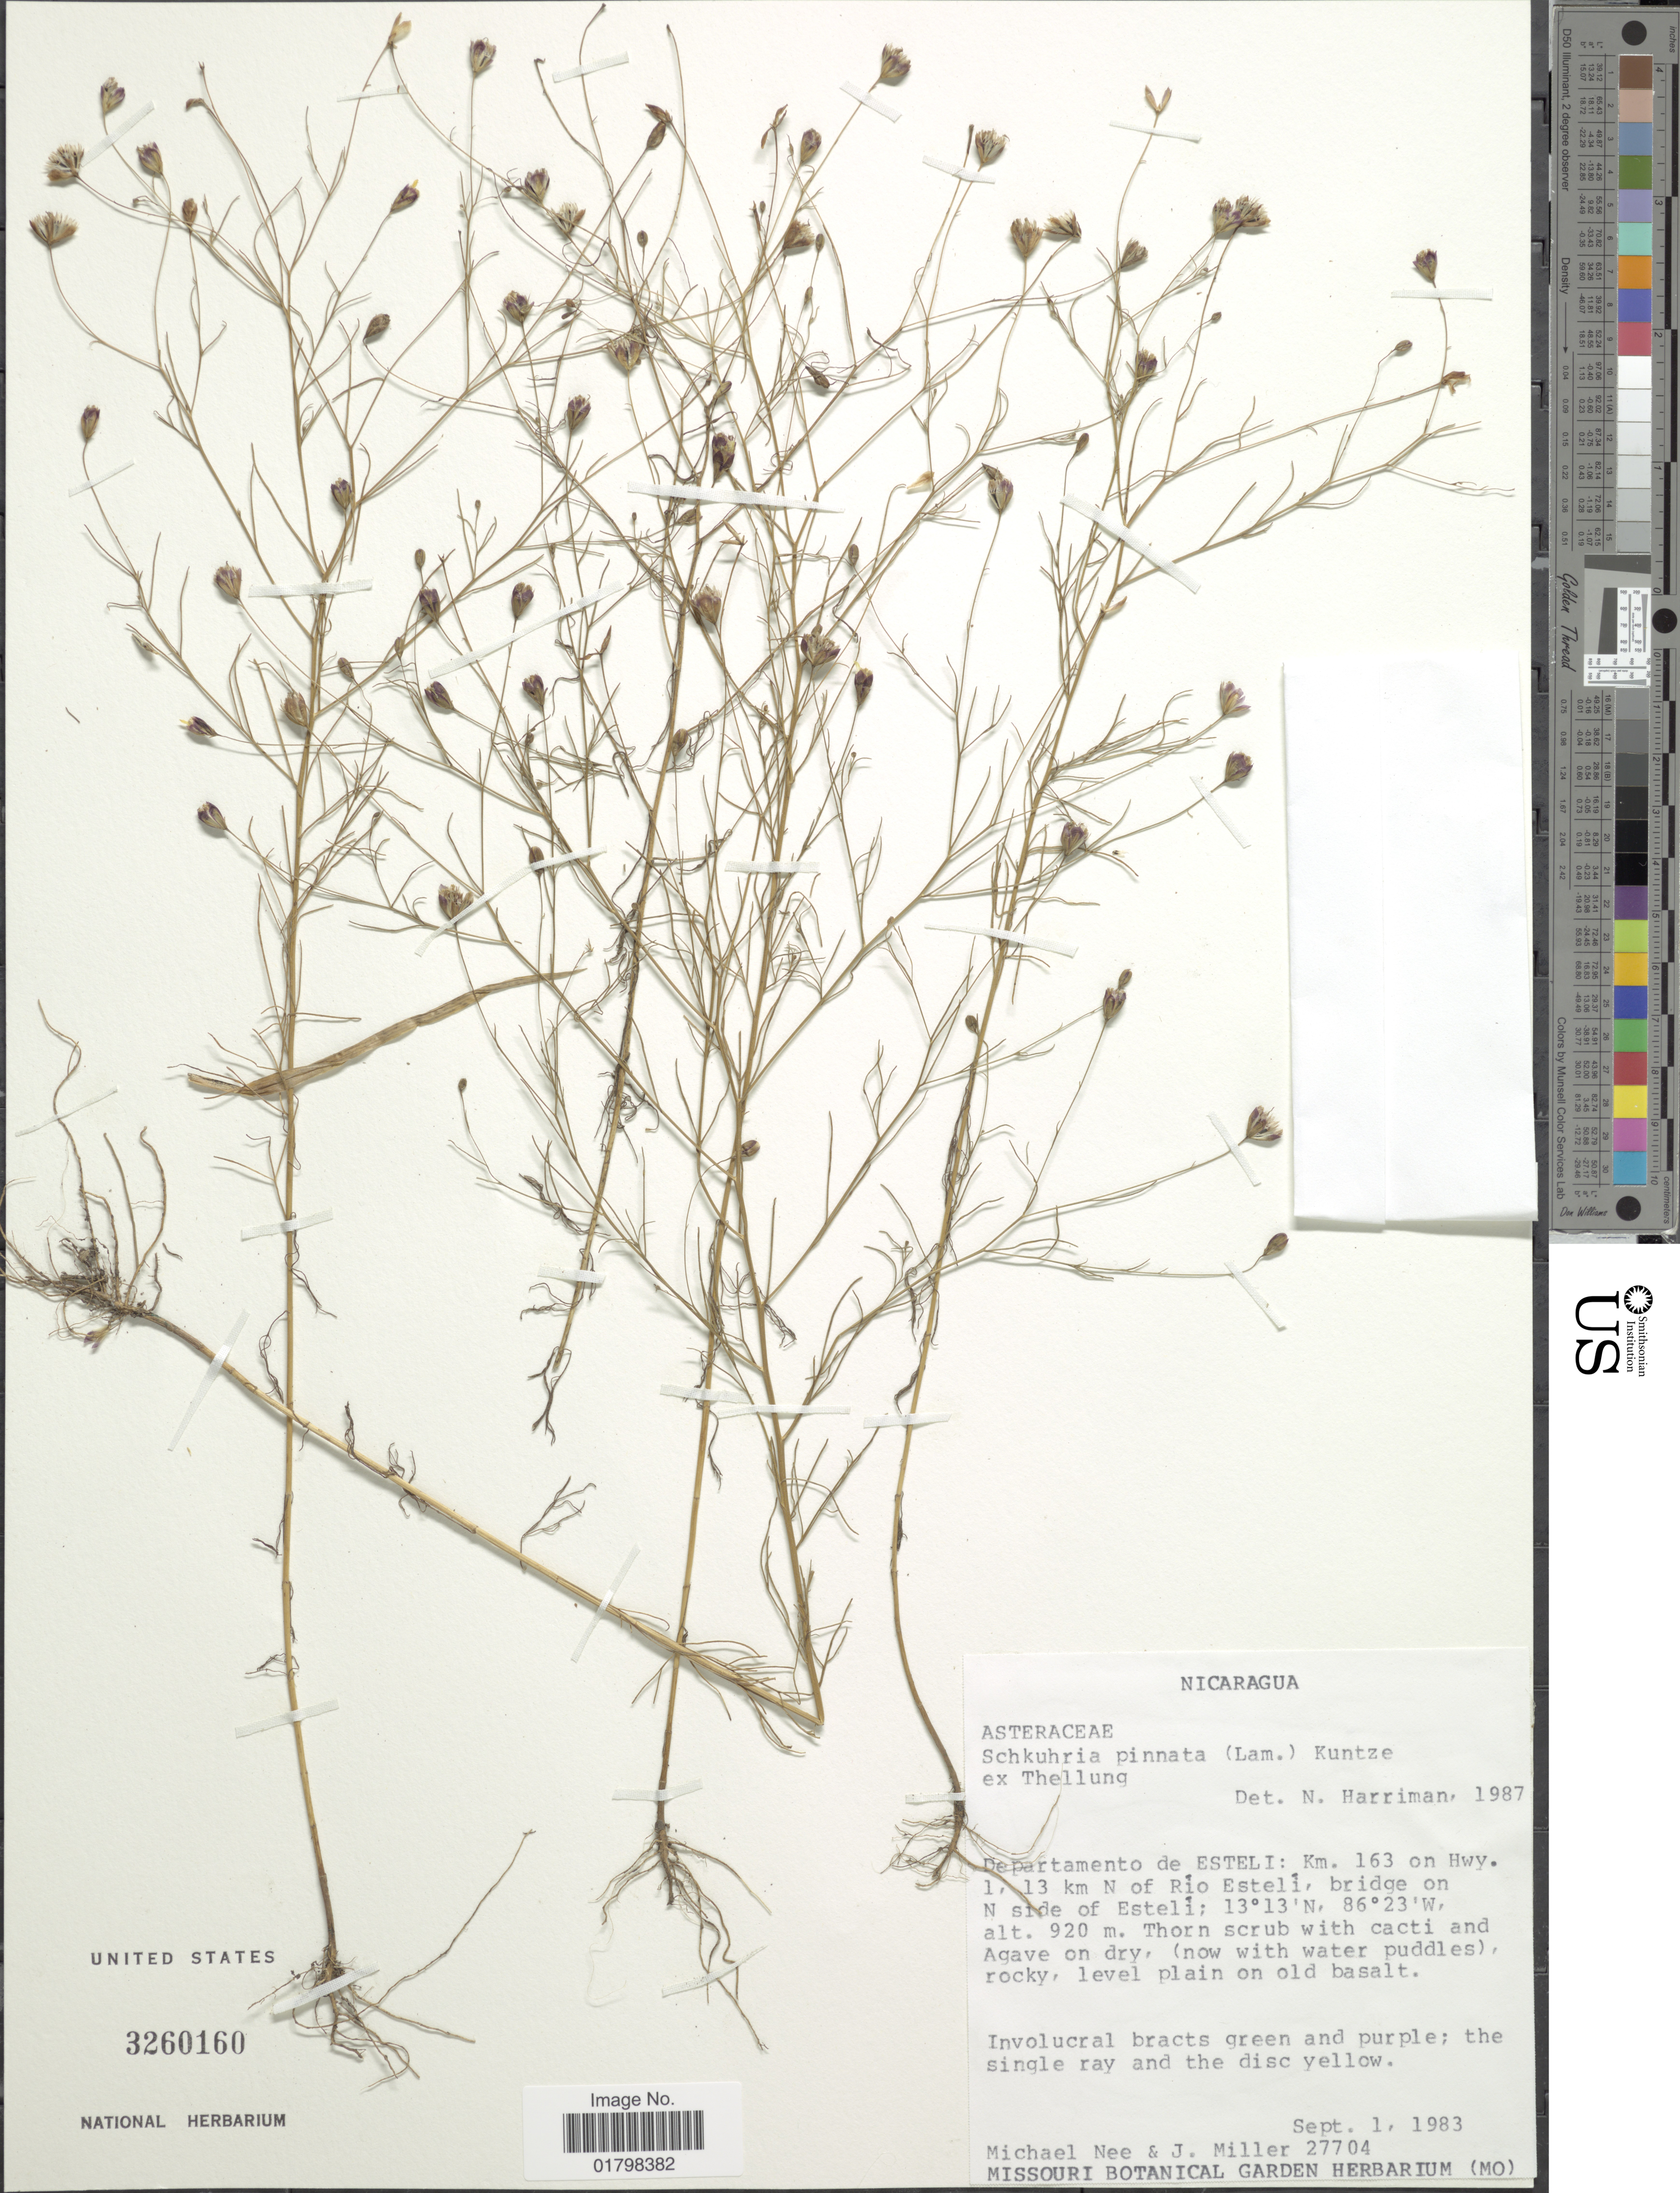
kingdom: Plantae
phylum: Tracheophyta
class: Magnoliopsida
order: Asterales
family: Asteraceae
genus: Schkuhria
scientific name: Schkuhria schkuhrioides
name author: (Link & Otto) Thell.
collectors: M. Nee & J. Miller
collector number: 27704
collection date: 1983-09-01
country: Nicaragua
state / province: Esteli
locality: Km. 163 on Hwy. 1, 13 km N of Rio Esteli, bridge on N side of Esteli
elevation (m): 920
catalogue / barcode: US 3260160